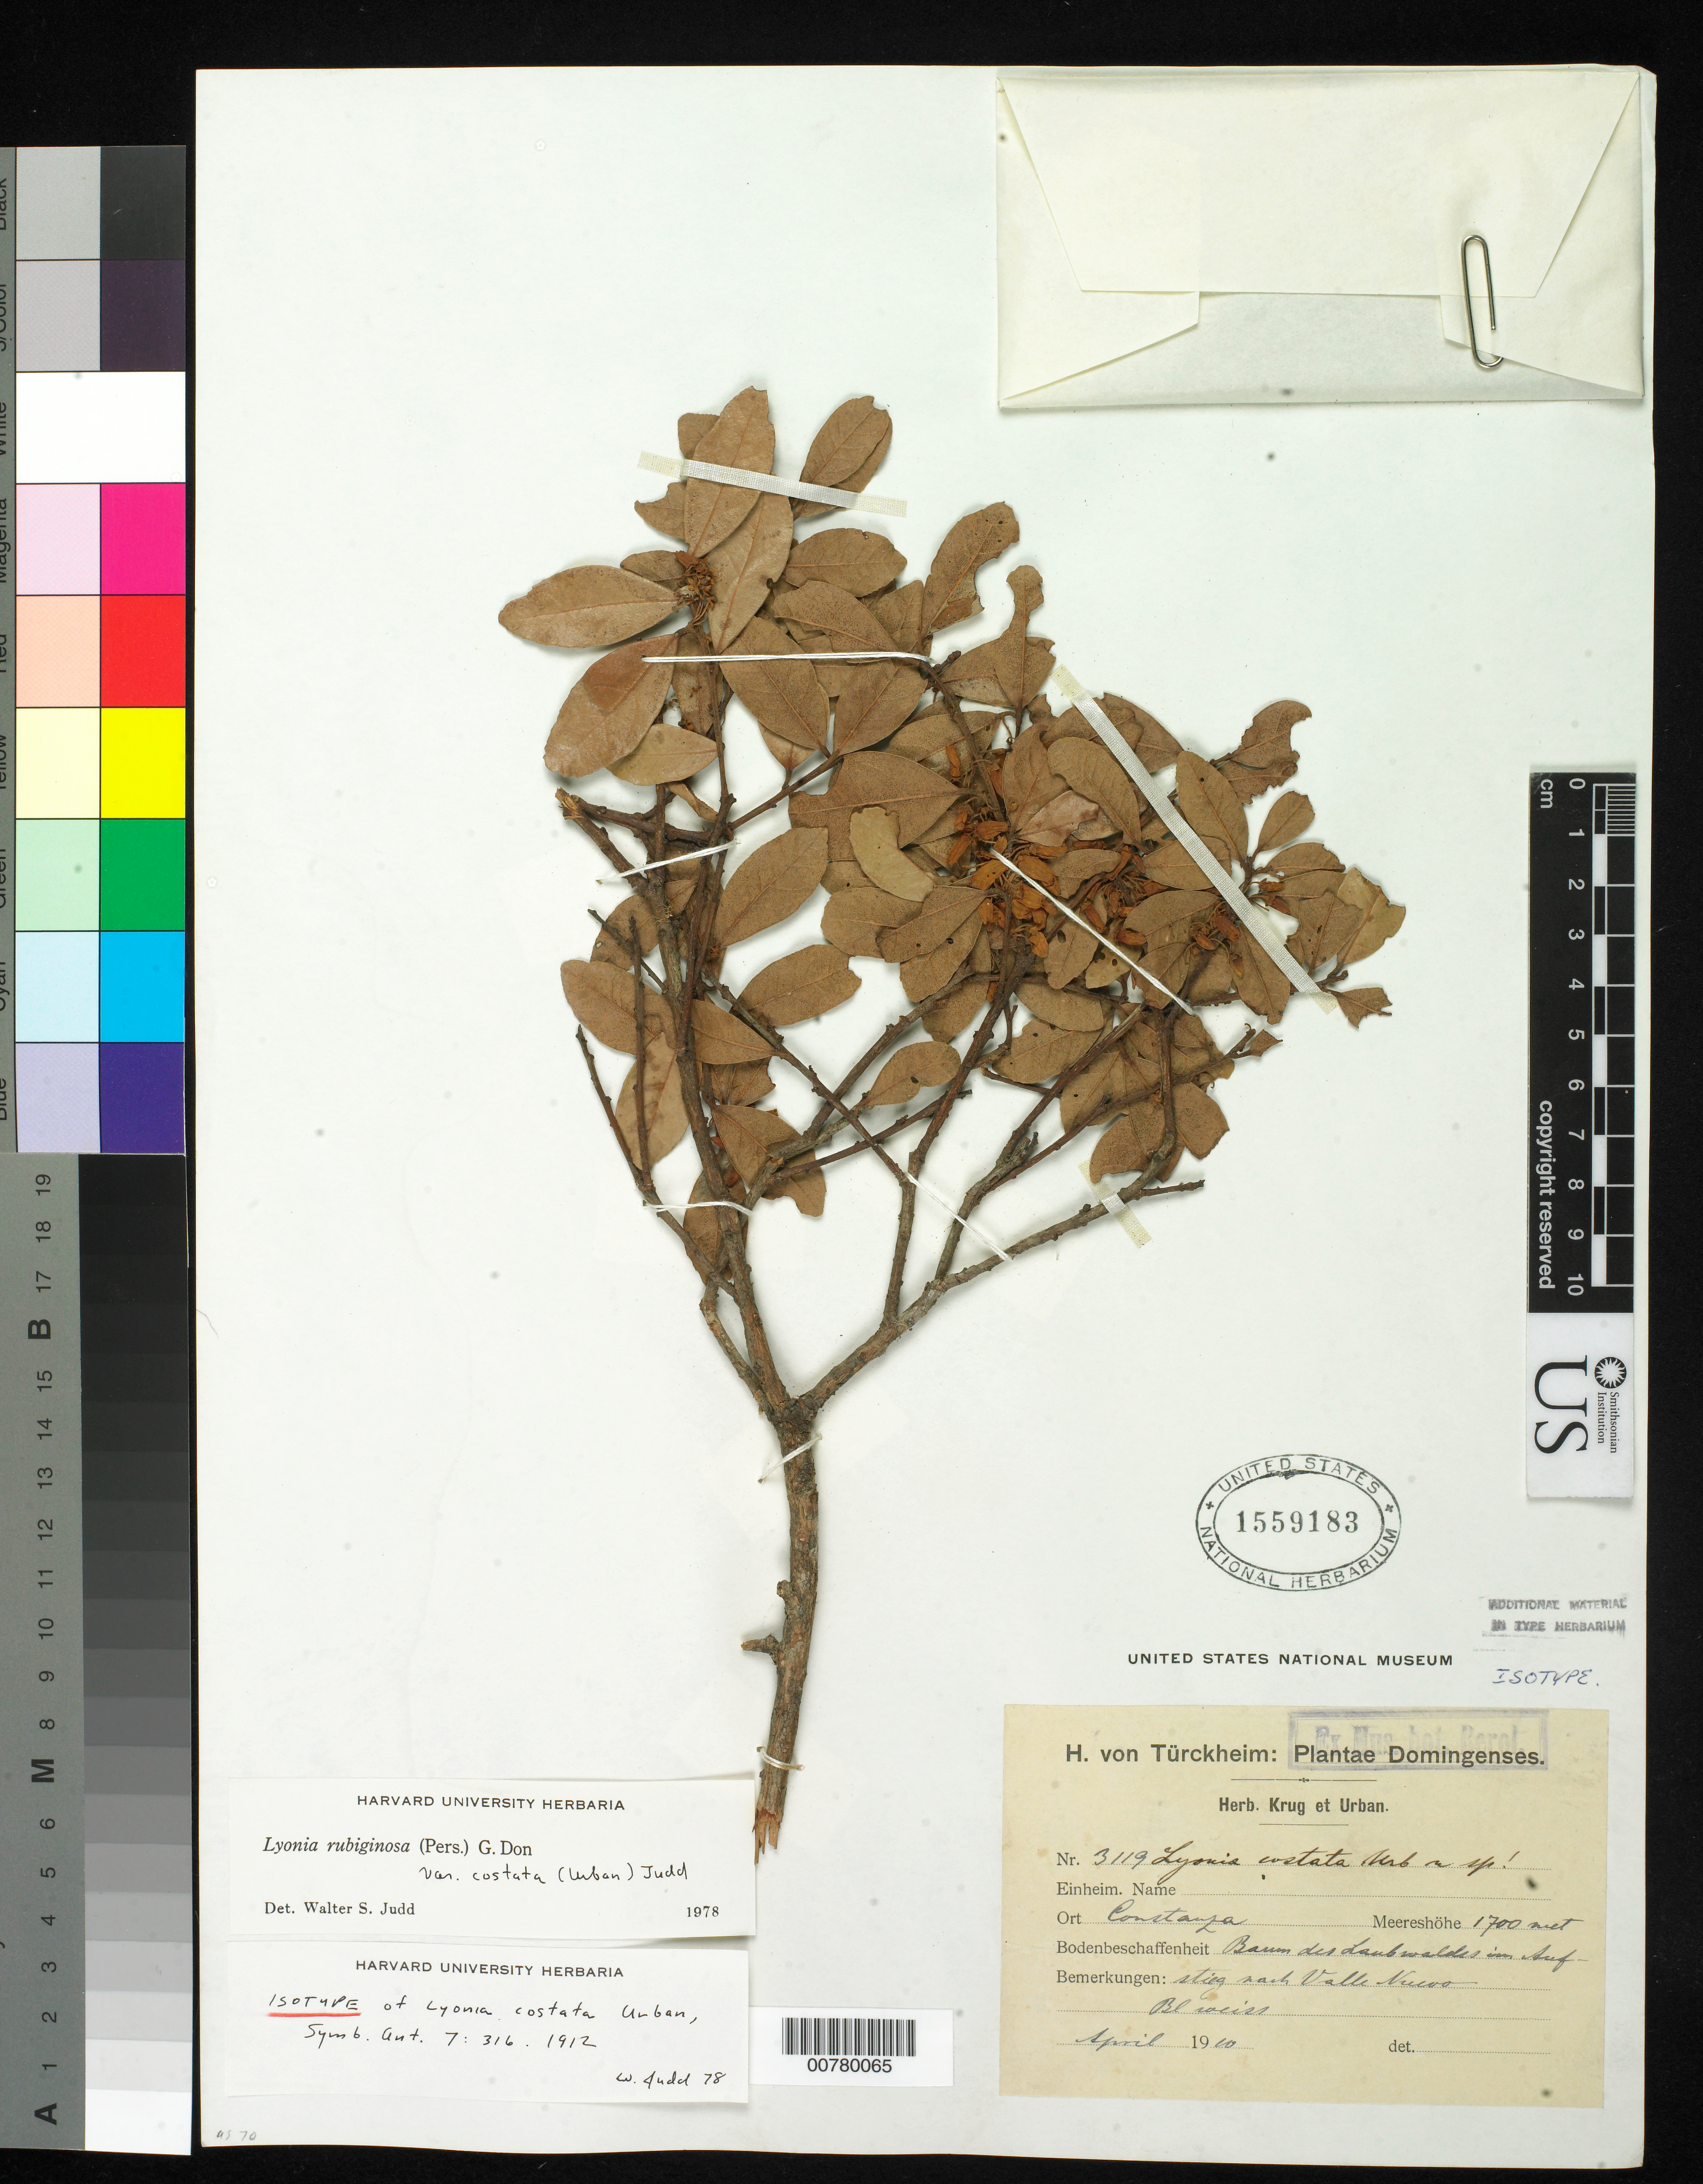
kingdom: Plantae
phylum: Tracheophyta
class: Magnoliopsida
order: Ericales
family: Ericaceae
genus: Lyonia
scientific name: Lyonia costata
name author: Urb.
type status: Isotype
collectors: H. von Türckheim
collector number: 3119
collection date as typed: Apr 1910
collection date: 1910-04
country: Dominican Republic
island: Hispaniola Island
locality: Between Constanza & Valle.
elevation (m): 1700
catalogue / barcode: US 1559183